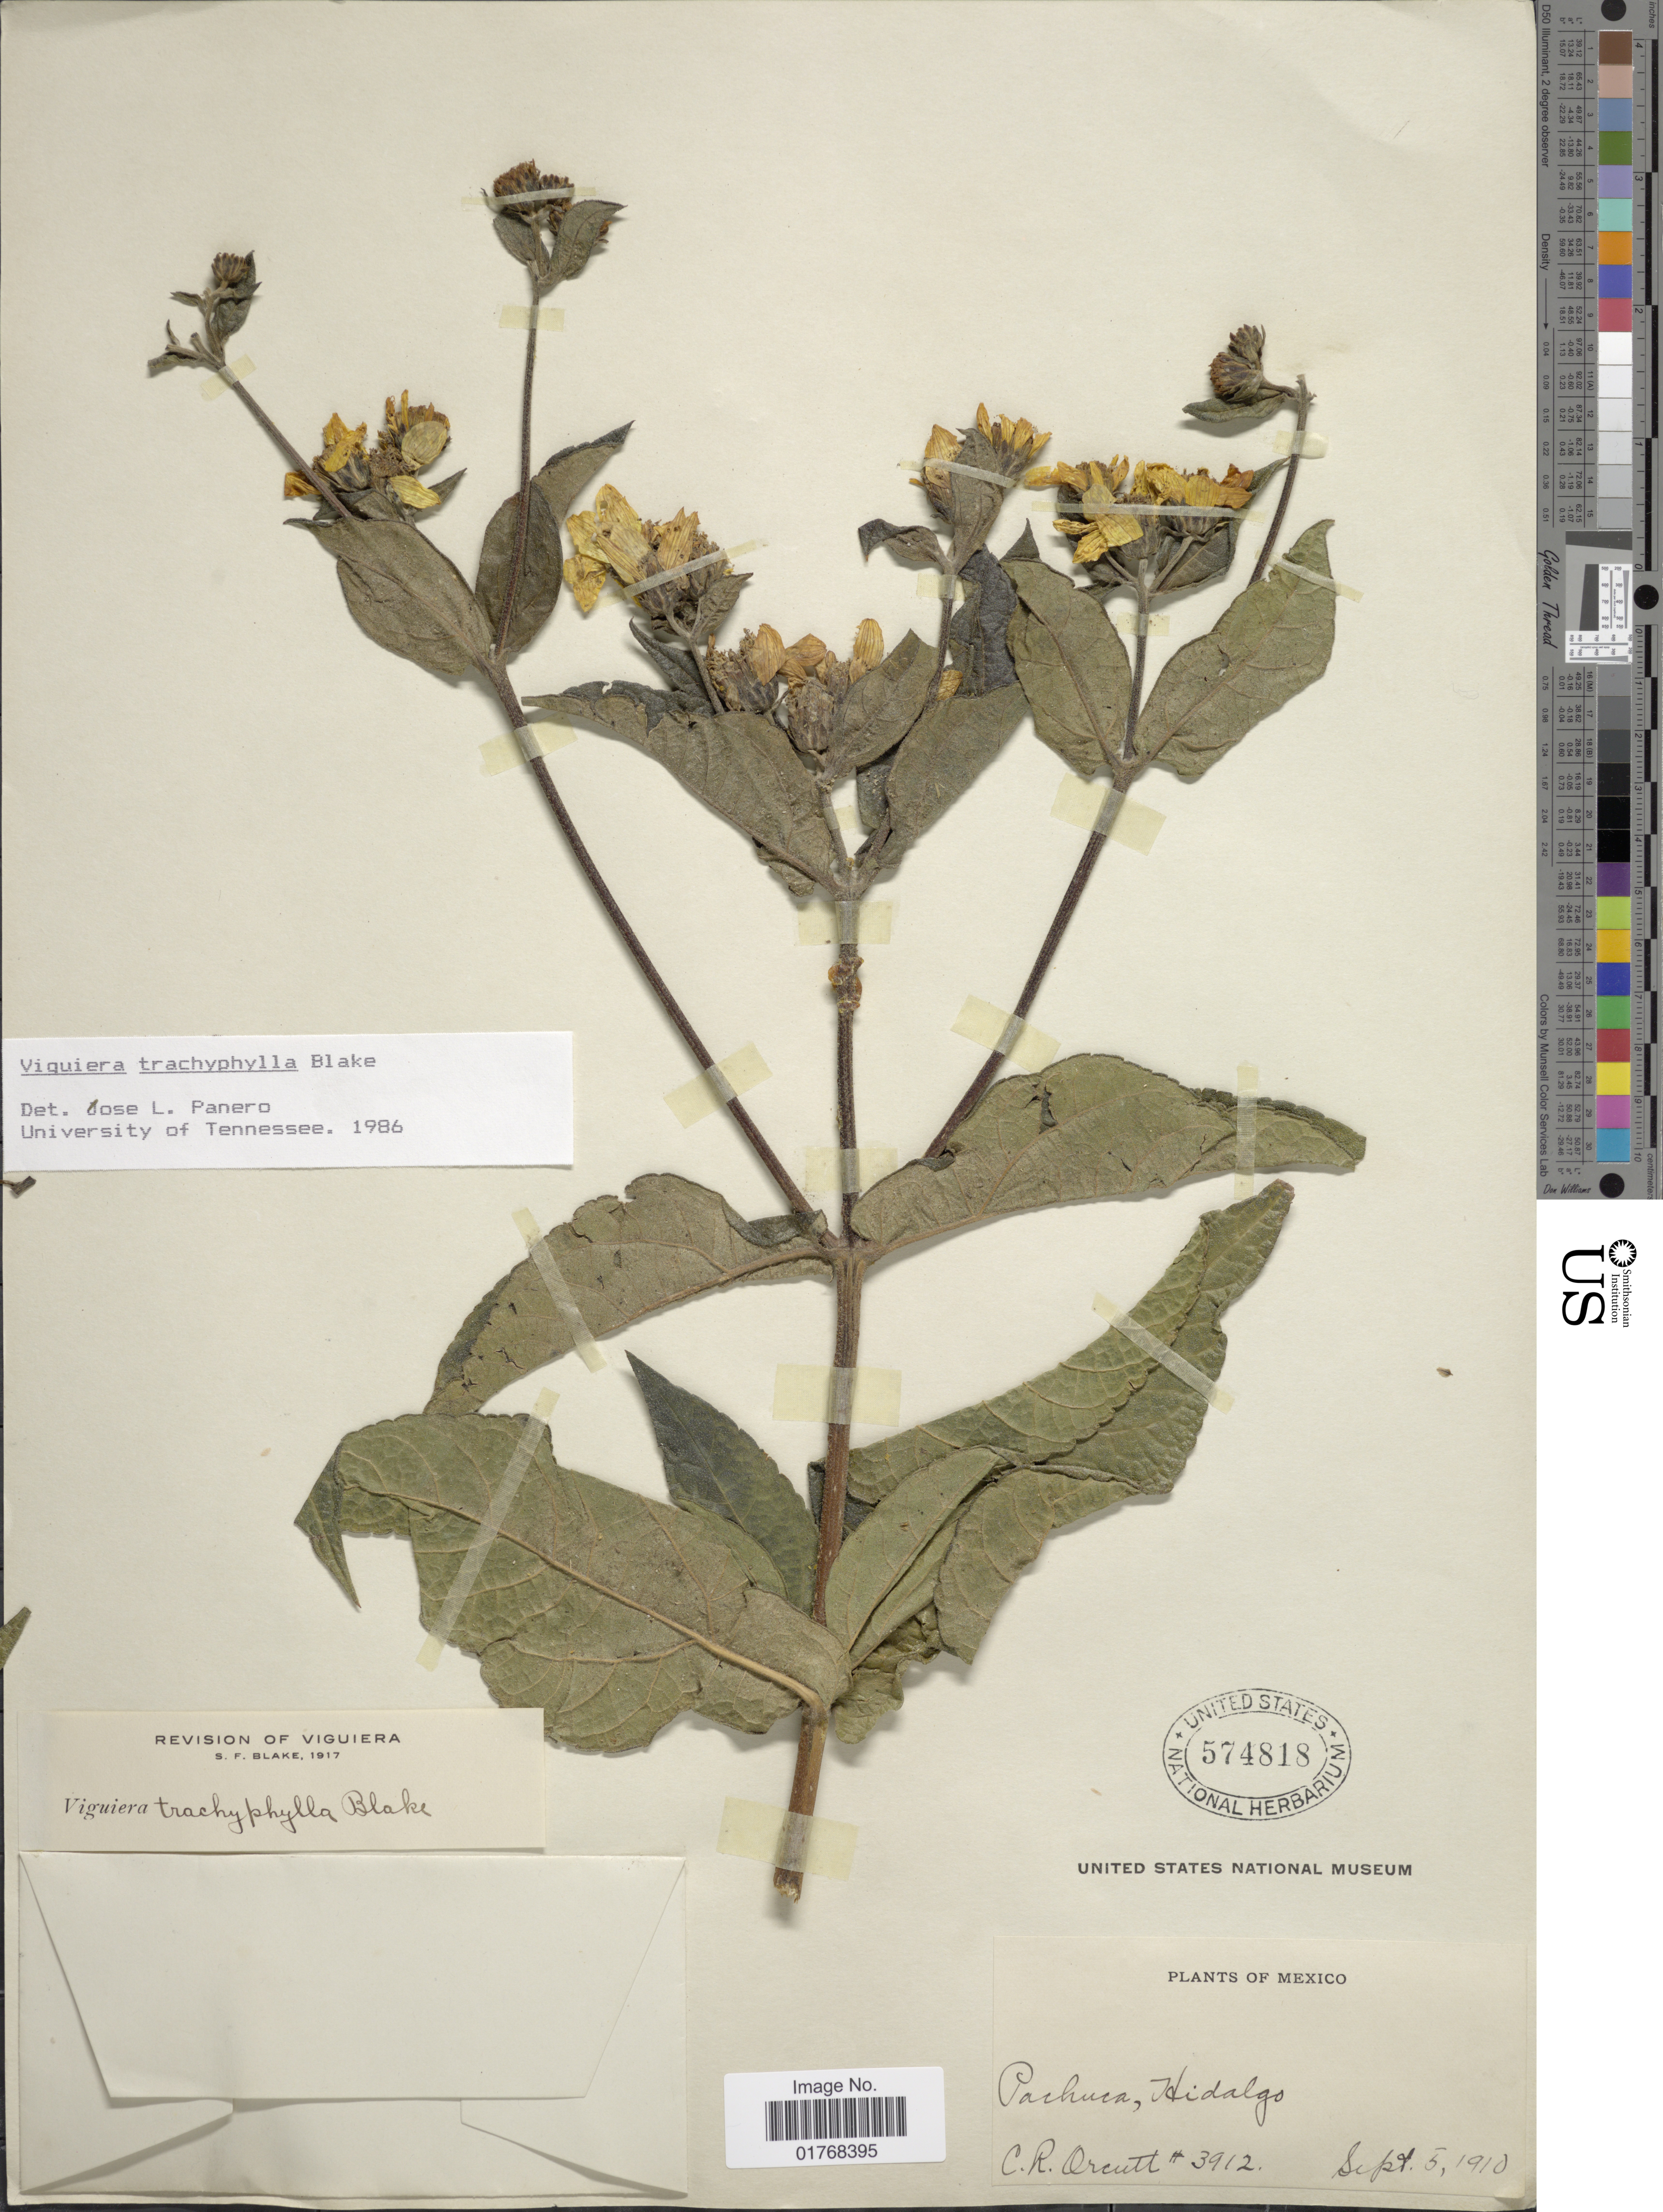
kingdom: Plantae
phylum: Tracheophyta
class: Magnoliopsida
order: Asterales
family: Asteraceae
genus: Viguiera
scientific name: Viguiera trachyphylla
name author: S.F. Blake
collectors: C. R. Orcutt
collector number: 3912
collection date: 1910-09-05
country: Mexico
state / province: Hidalgo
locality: Pachuca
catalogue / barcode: US 574818